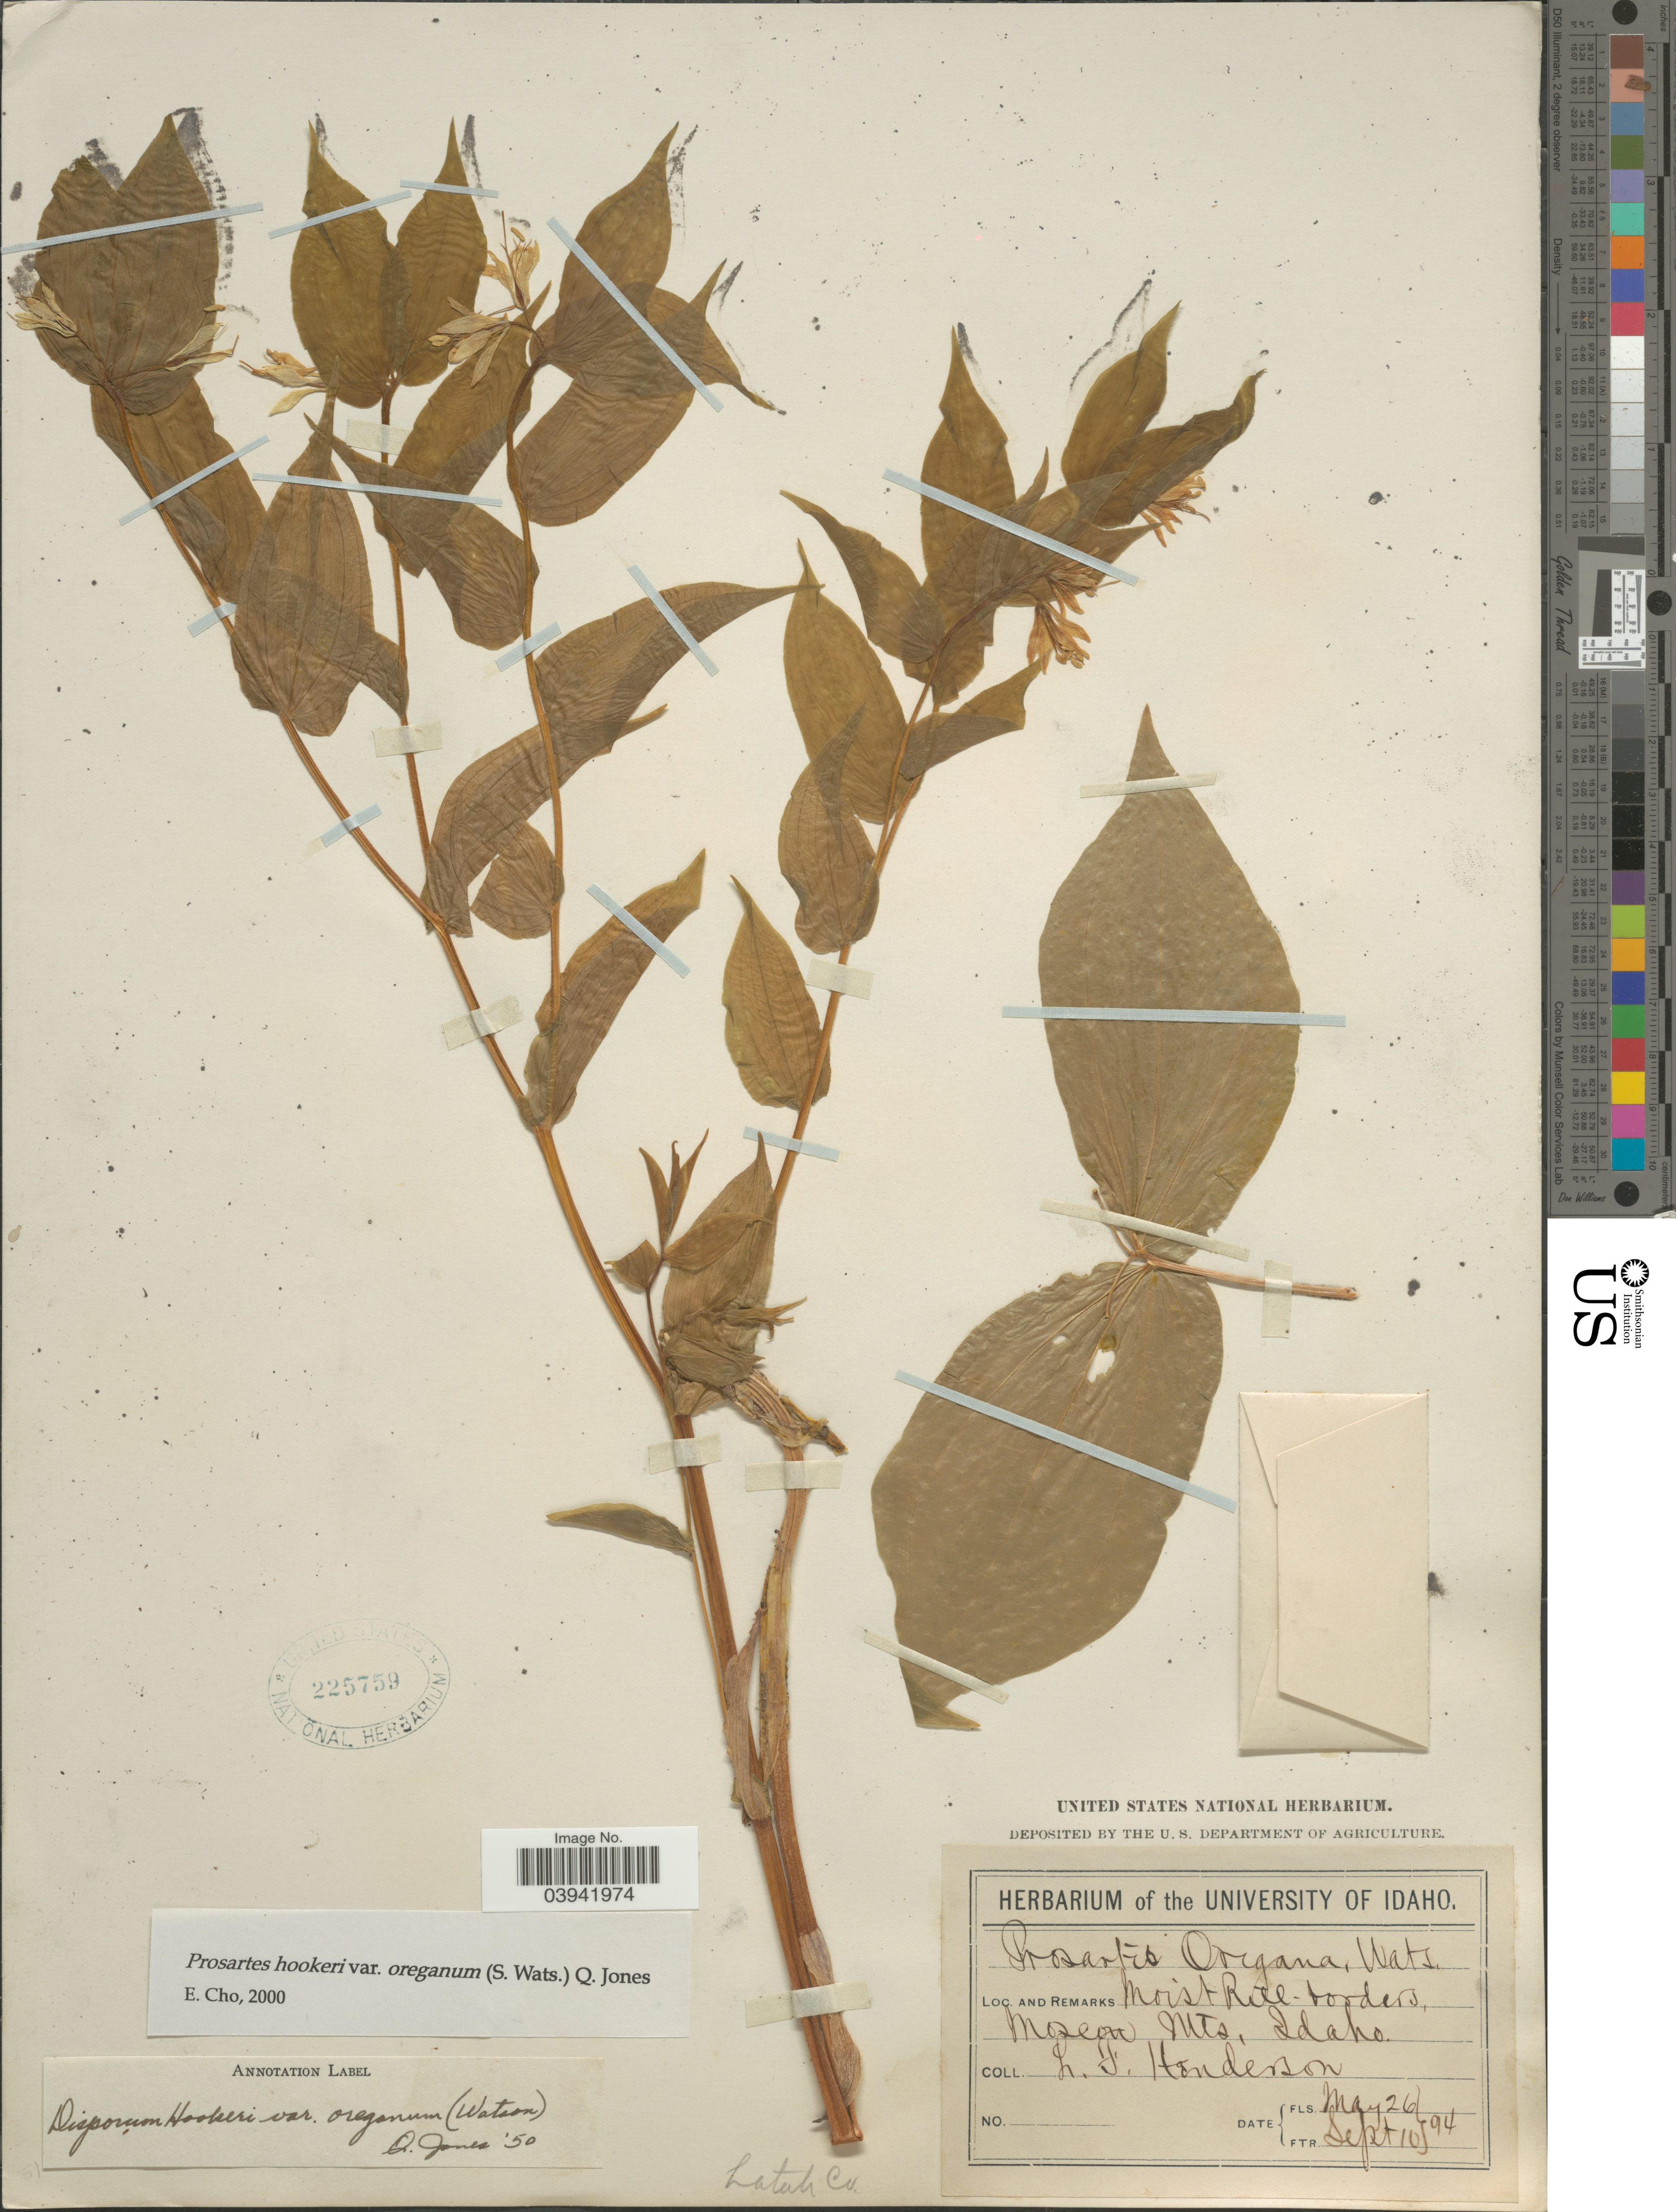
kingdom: Plantae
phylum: Tracheophyta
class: Liliopsida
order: Liliales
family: Liliaceae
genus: Prosartes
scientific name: Prosartes hookeri var. oregana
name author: (S. Watson) Kartesz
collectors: L. Henderson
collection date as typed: Transcribed d/m/y: 26/5/94 to 10/9/94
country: United States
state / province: Idaho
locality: Moseon Mts.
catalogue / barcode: US 225759